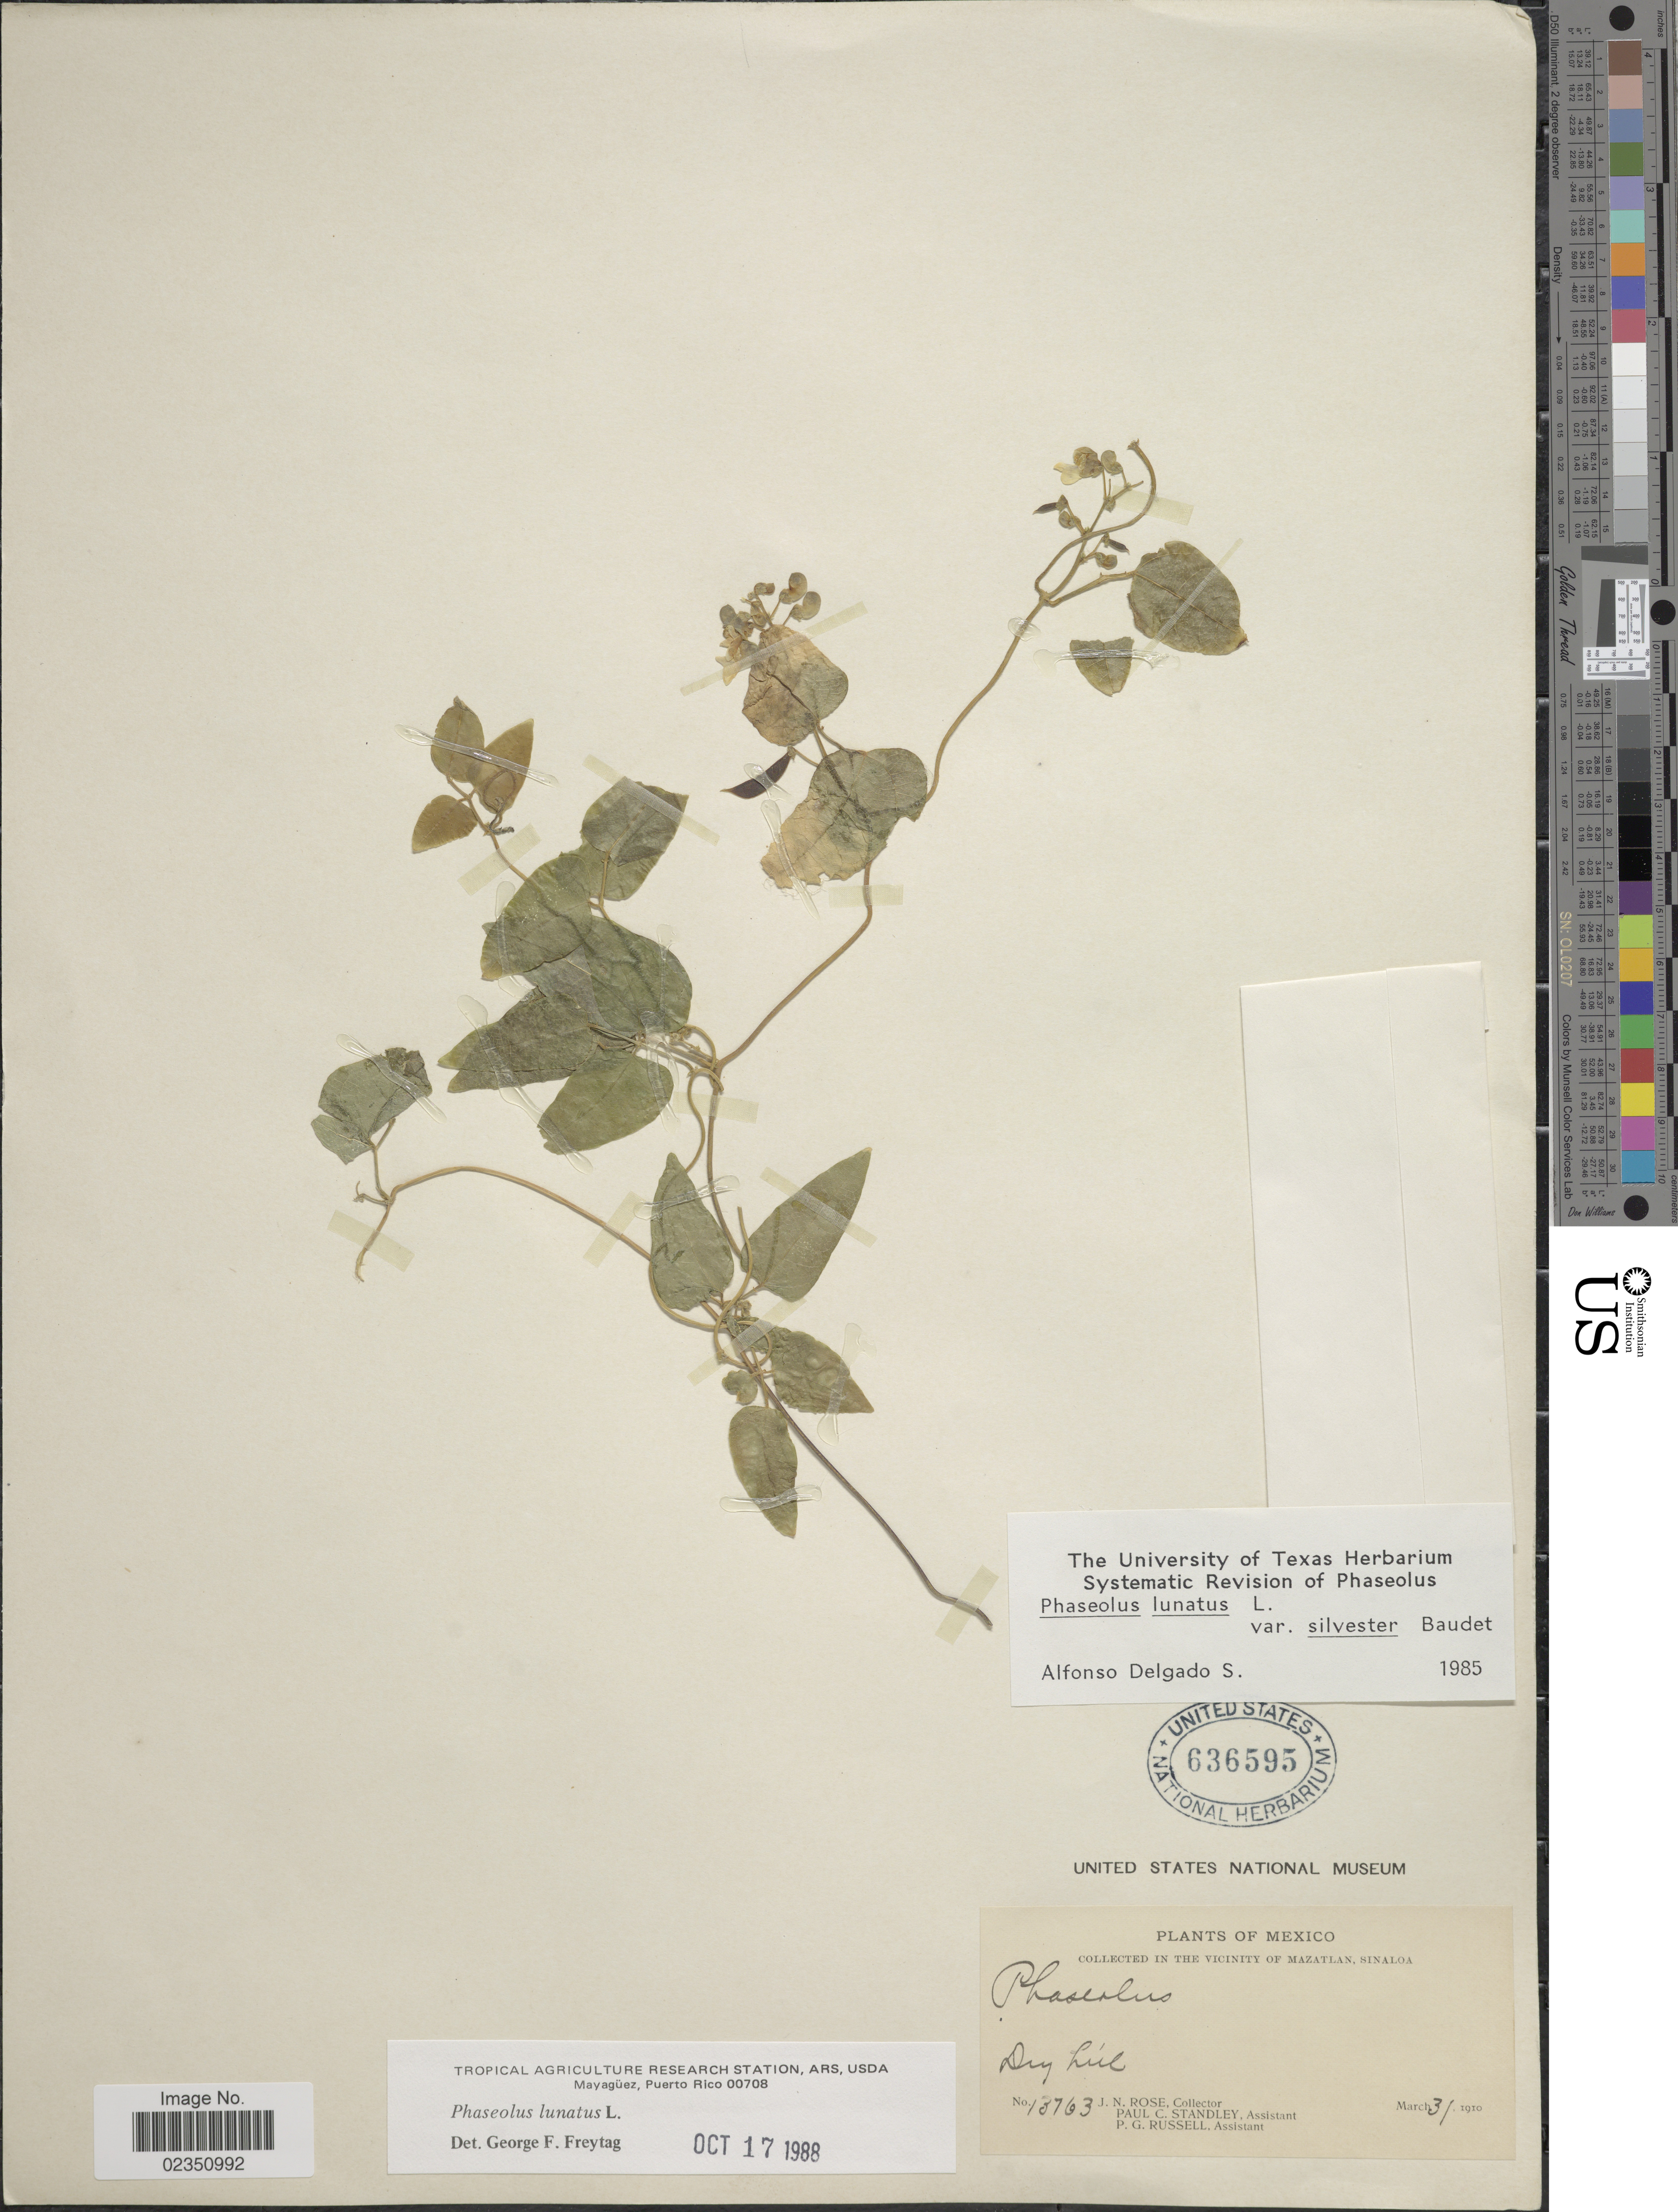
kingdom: Plantae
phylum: Tracheophyta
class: Magnoliopsida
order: Fabales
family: Fabaceae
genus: Phaseolus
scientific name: Phaseolus lunatus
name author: L.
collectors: J. N. Rose, P. C. Standley & P. G. Russell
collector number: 13763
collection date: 1910-03-31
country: Mexico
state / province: Sinaloa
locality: In the Vicinity of Mazatlan, Dry hill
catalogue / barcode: US 636595